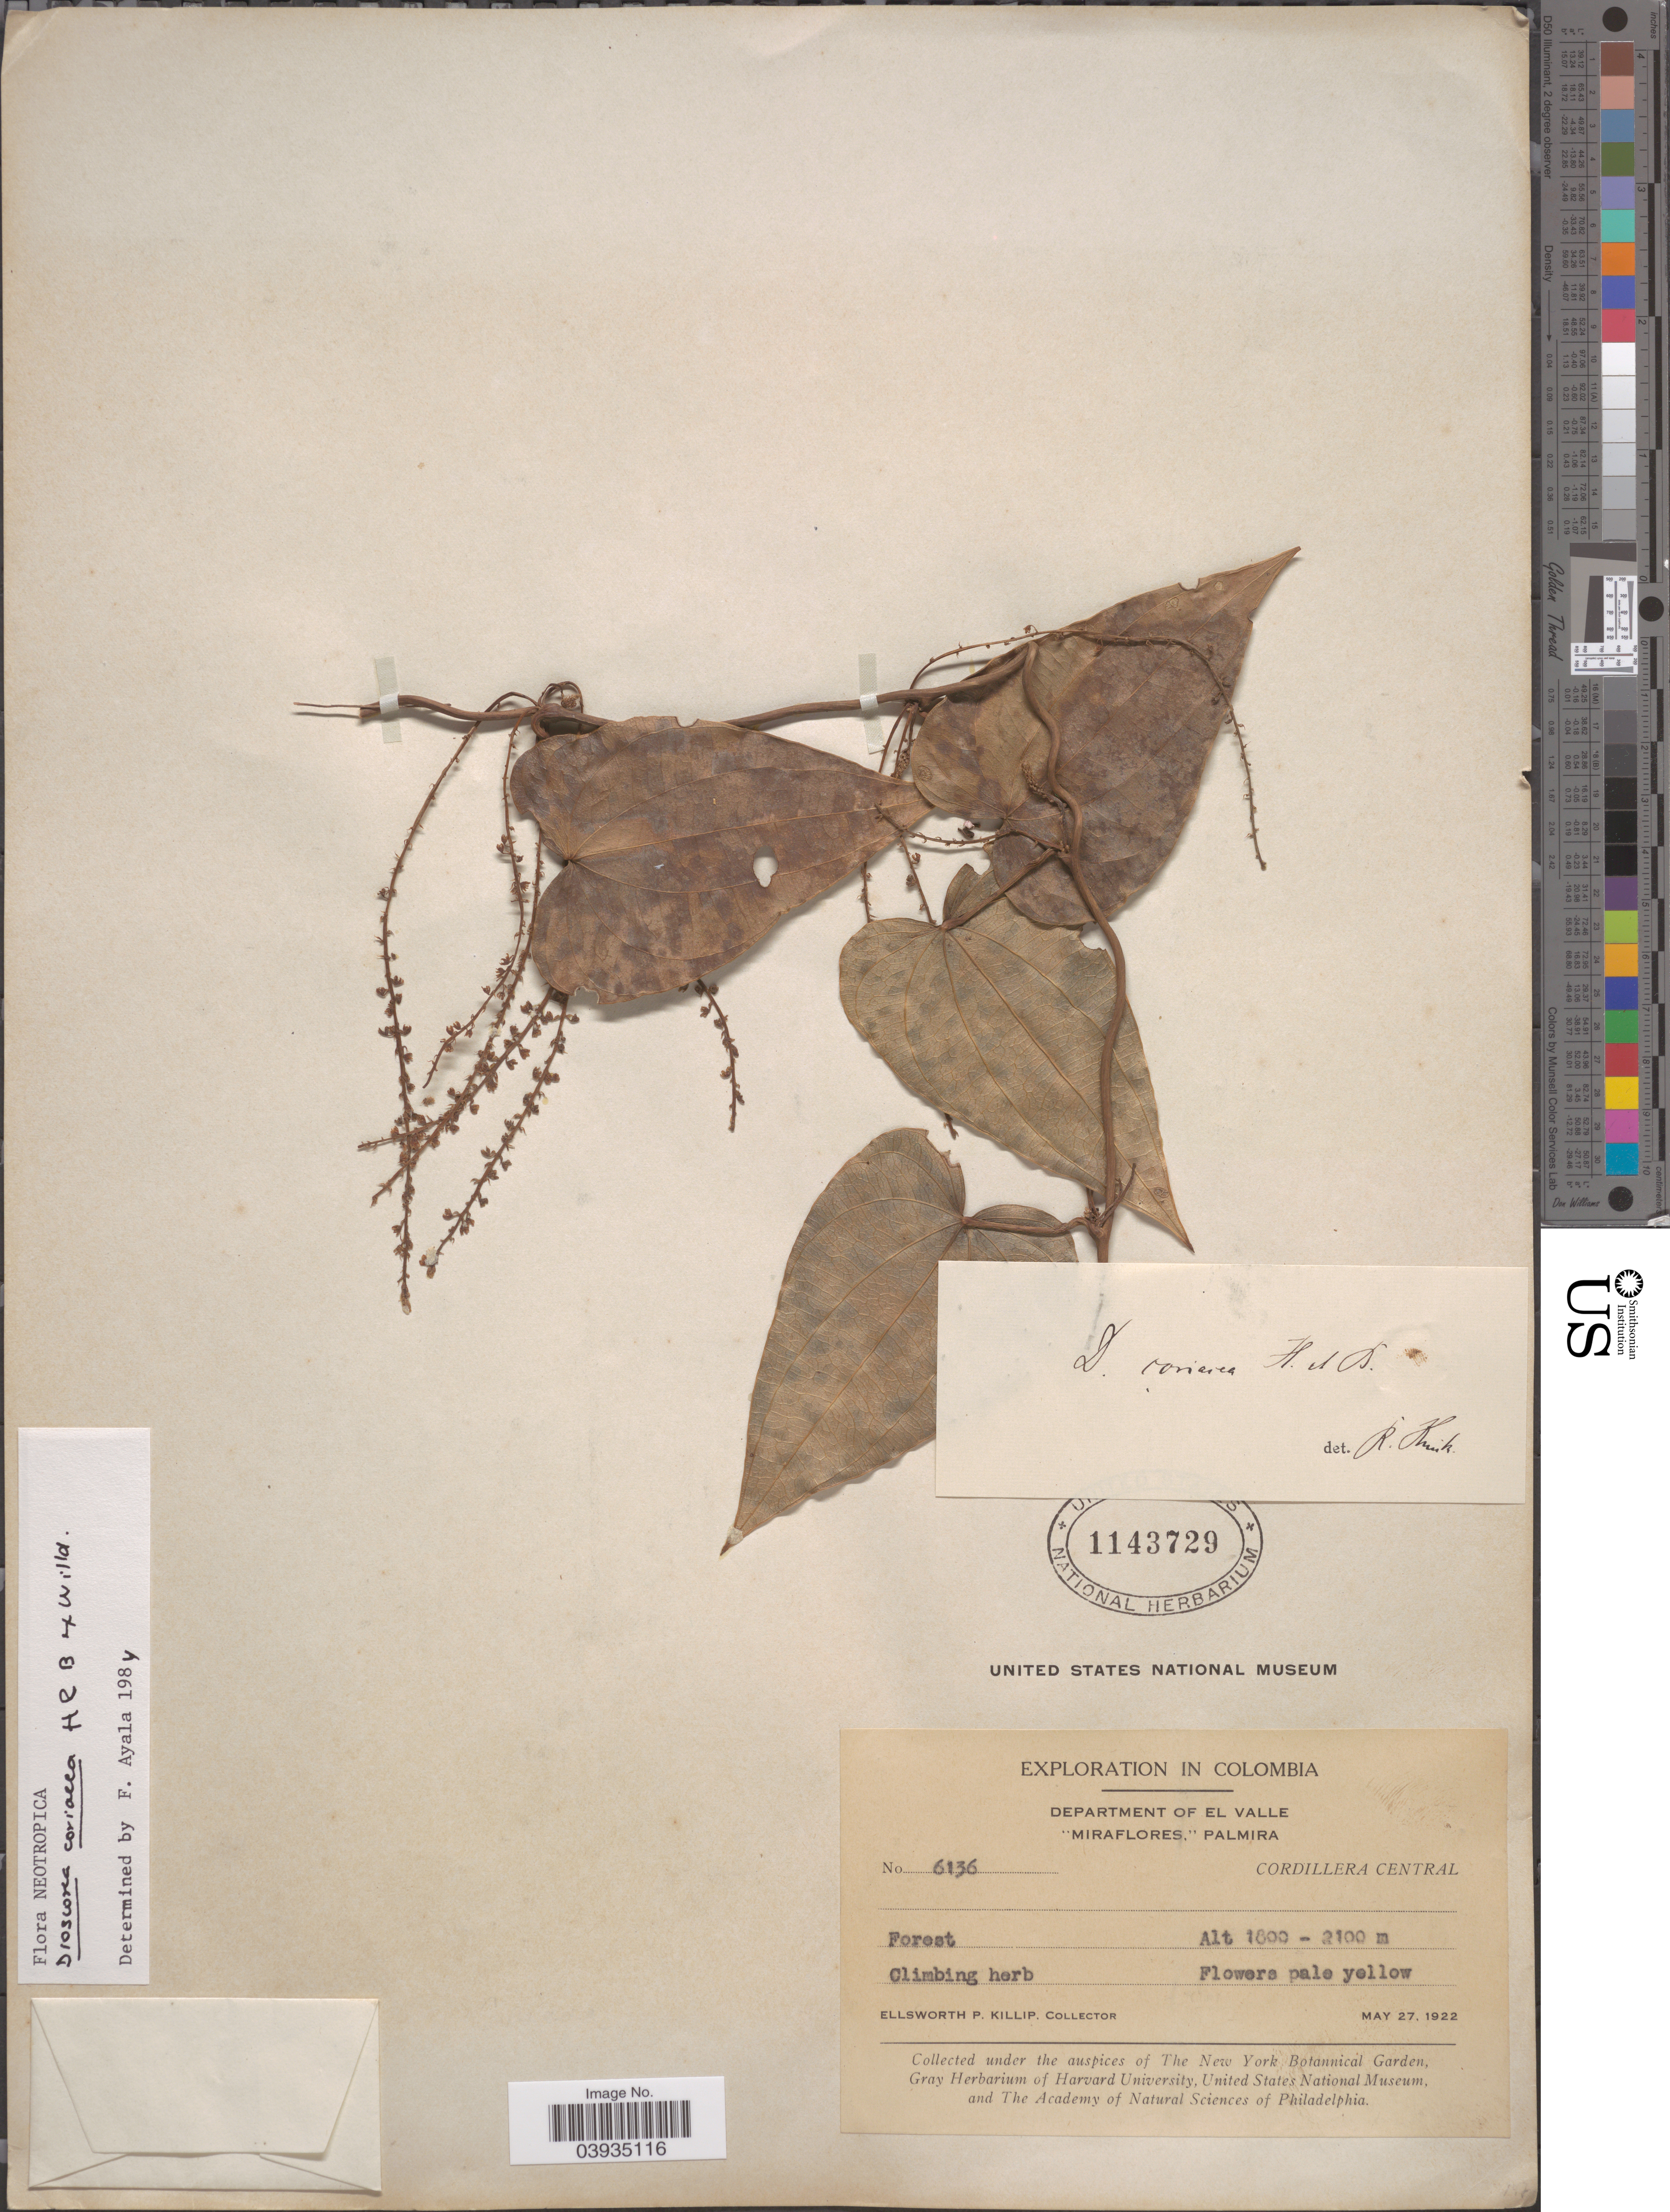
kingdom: Plantae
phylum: Tracheophyta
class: Liliopsida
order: Dioscoreales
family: Dioscoreaceae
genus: Dioscorea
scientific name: Dioscorea coriacea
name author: Humb. & Bonpl. ex Willd.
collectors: E. P. Killip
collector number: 6136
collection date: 1922-05-27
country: Colombia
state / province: Valle del Cauca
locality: Department of El Valle. "Miraflores," Palmira. Cordillera Central.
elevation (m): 1800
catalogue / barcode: US 1143729